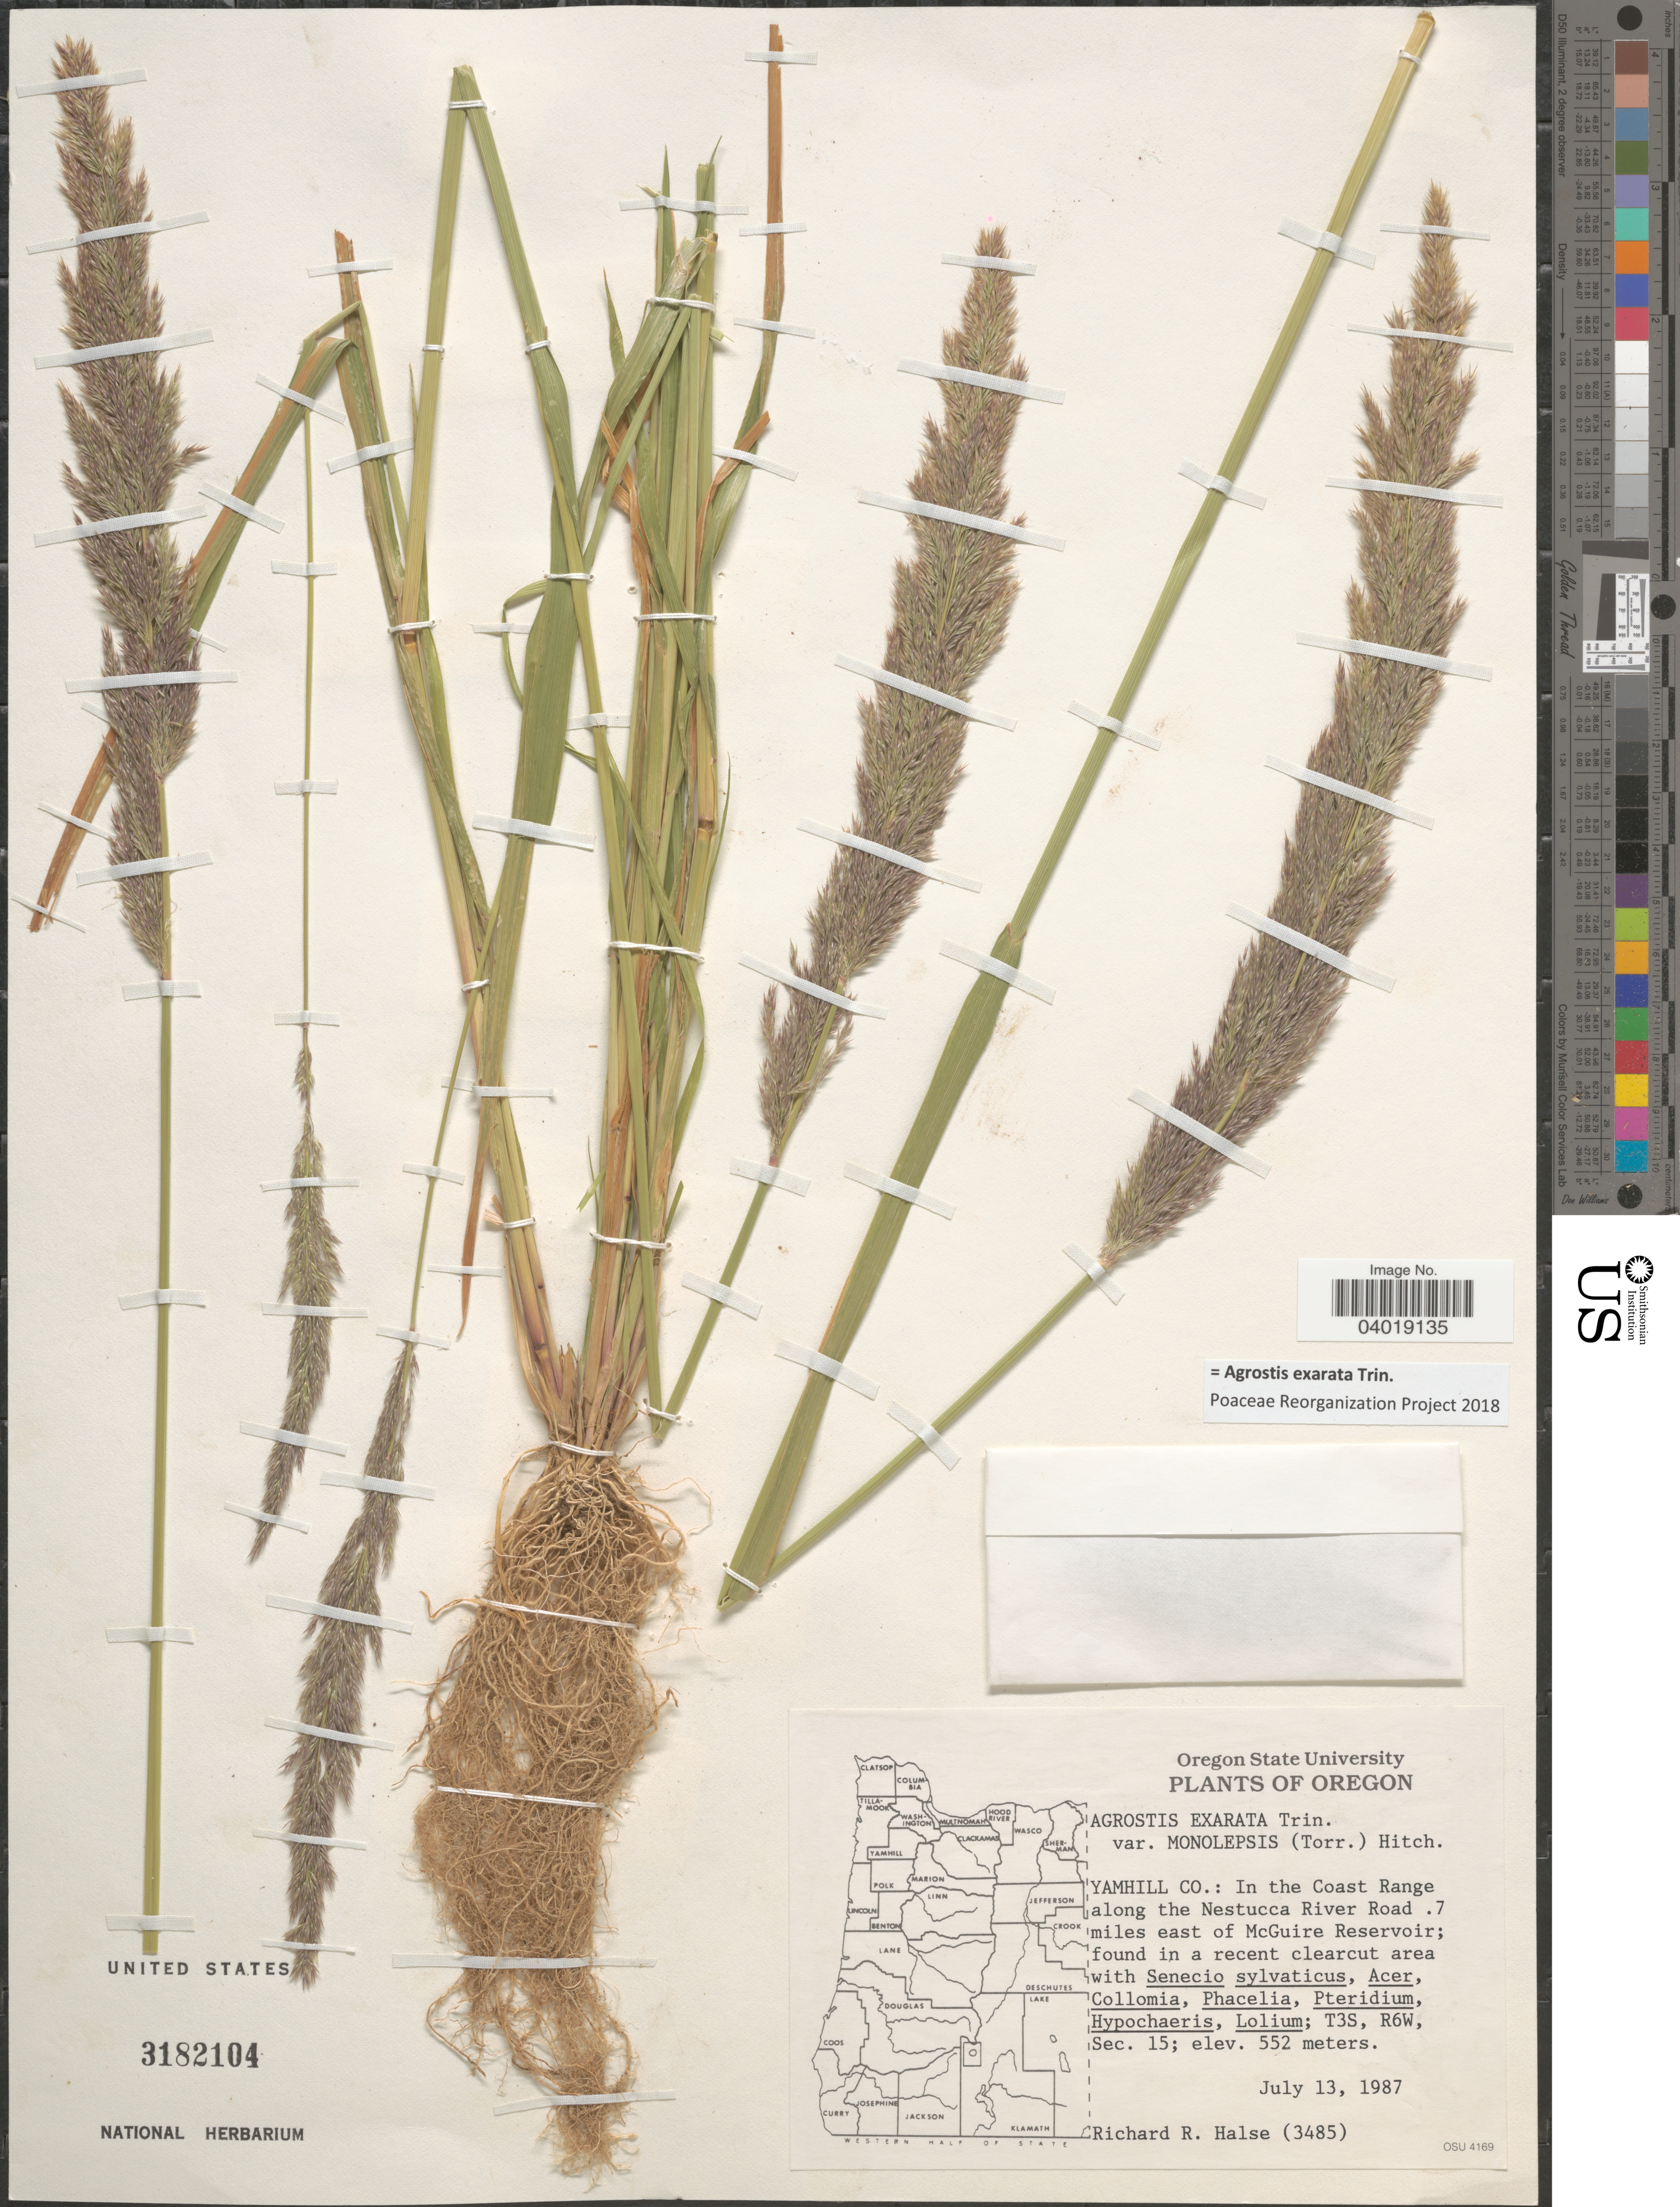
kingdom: Plantae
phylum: Tracheophyta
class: Liliopsida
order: Poales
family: Poaceae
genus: Agrostis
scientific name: Agrostis exarata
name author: Trin.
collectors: R. Halse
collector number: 3485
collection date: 1987-07-13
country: United States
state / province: Oregon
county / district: Yamhill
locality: Yamhill Co.: In the Coast Range along the Nestucca River Road .7 miles east of McGuire Reservoir; T3S, R6W, Sec. 15.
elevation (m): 552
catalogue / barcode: US 3182104